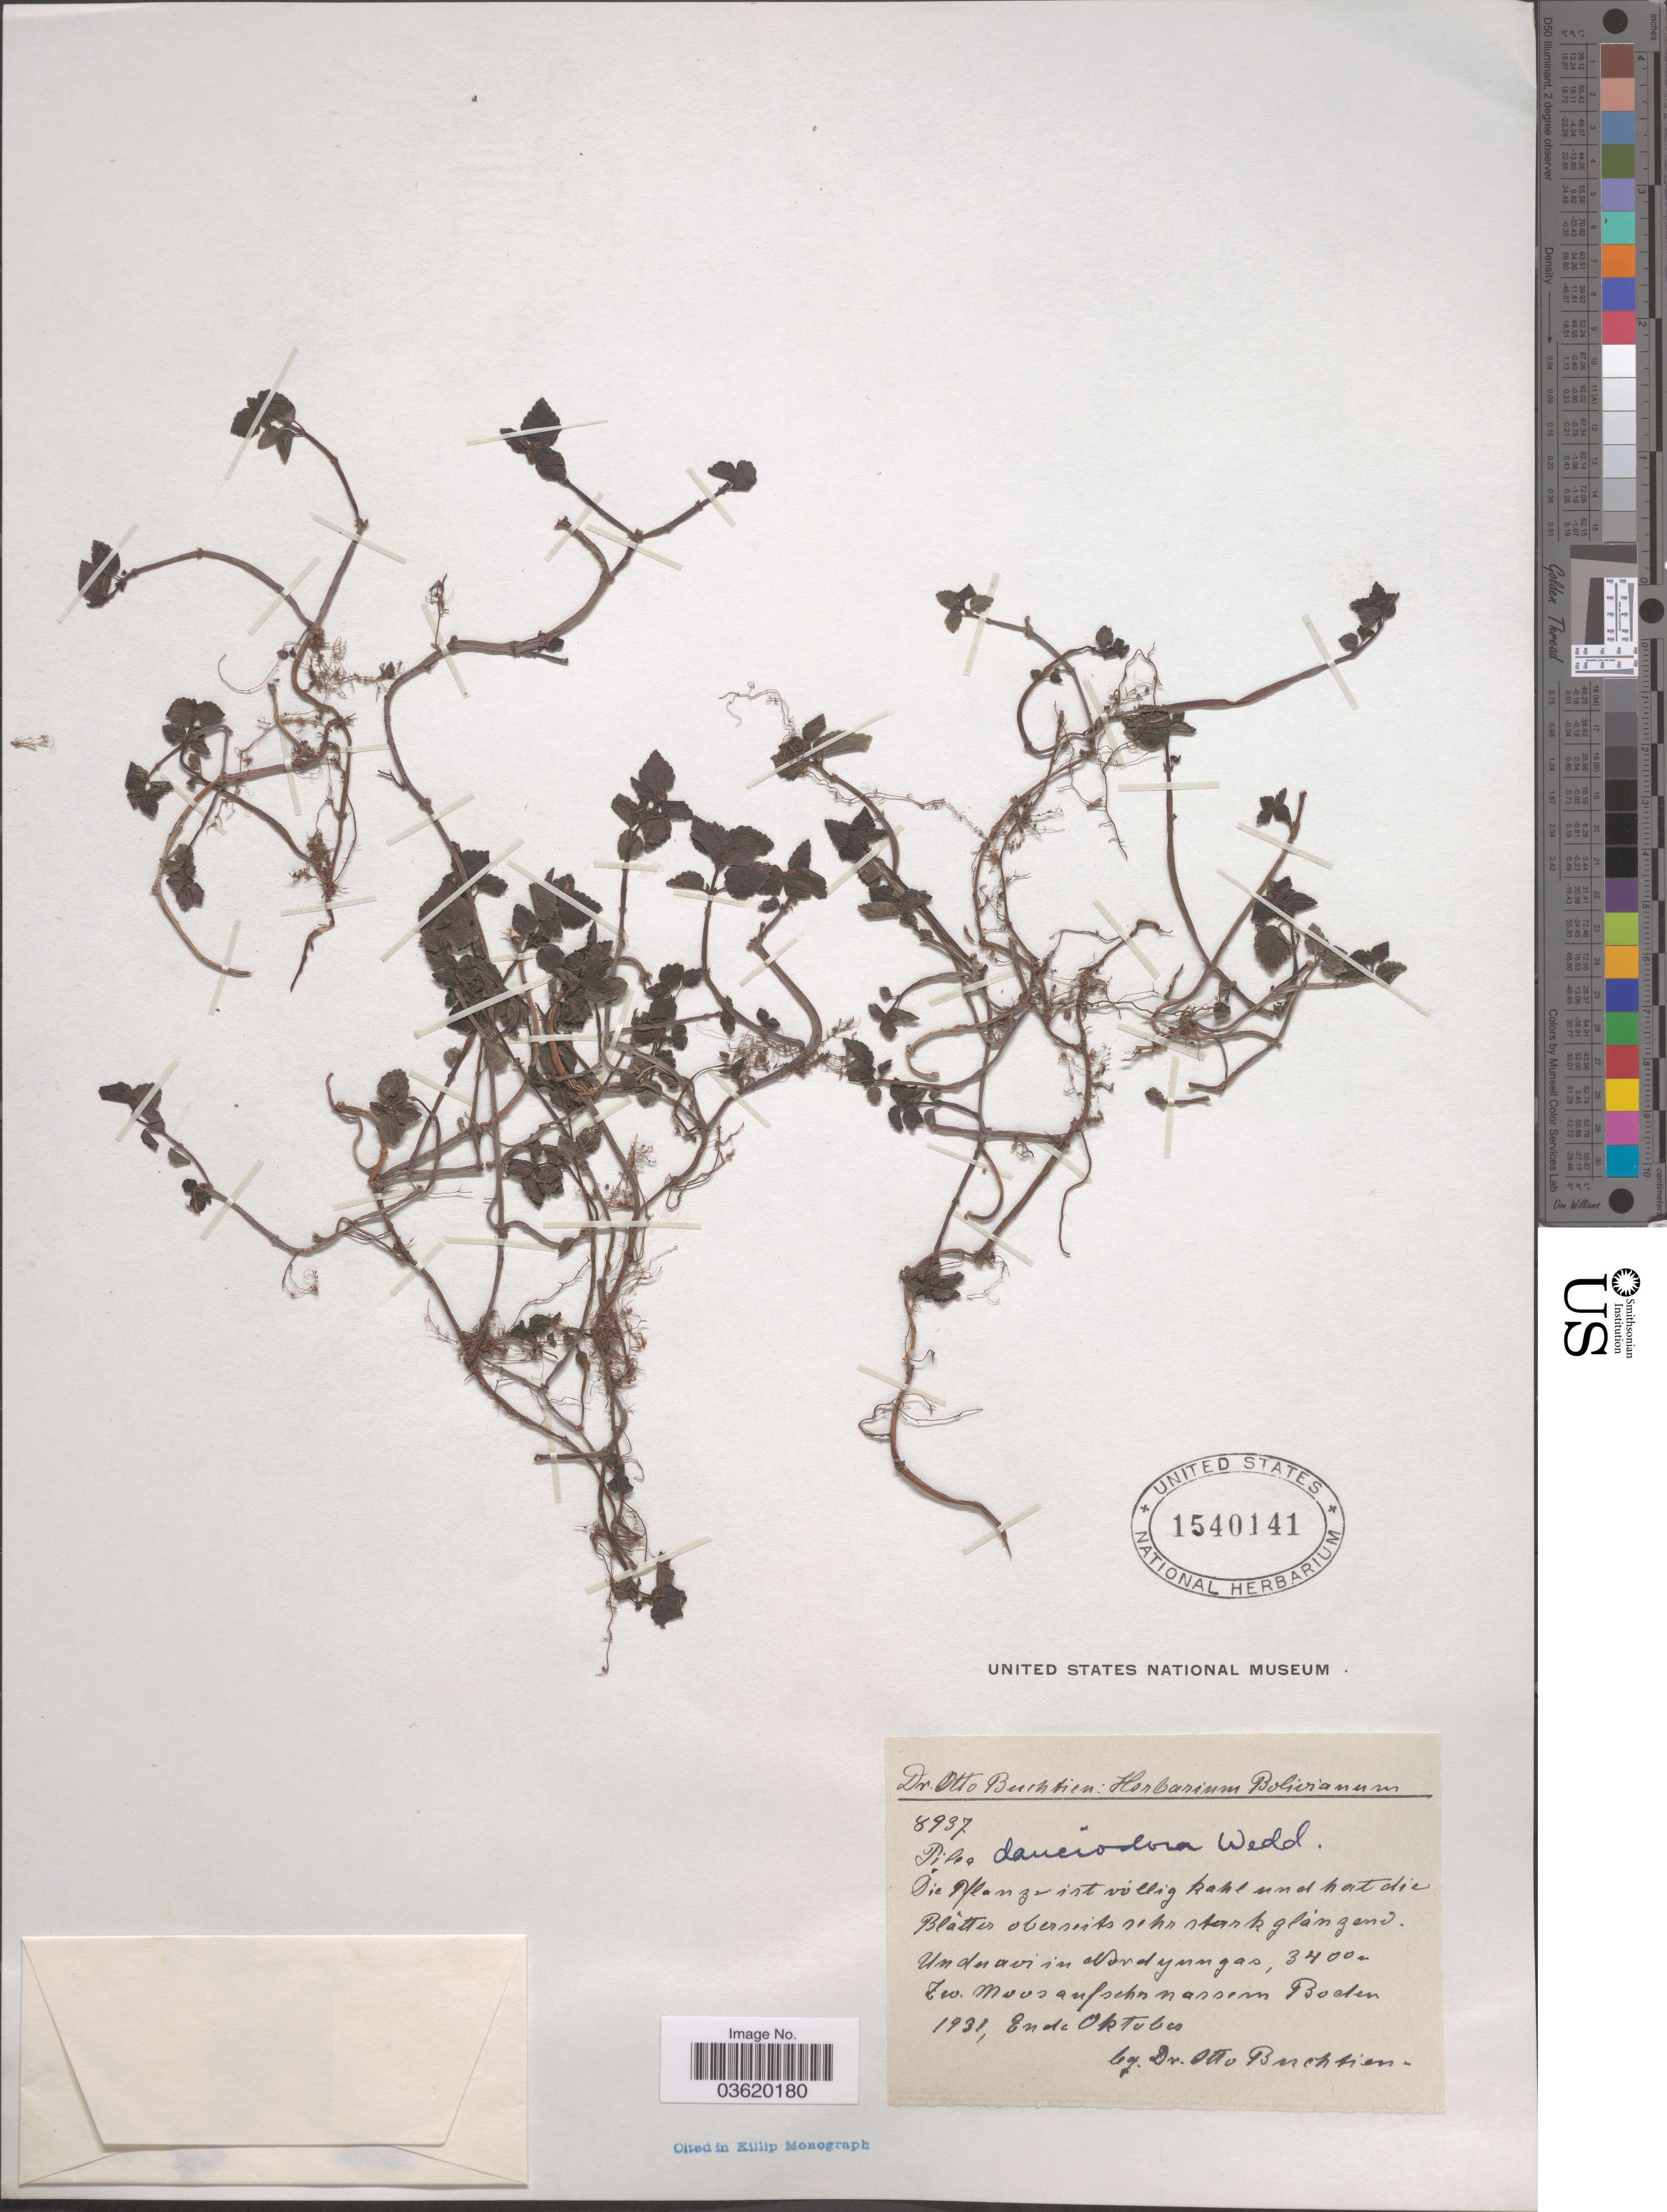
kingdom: Plantae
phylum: Tracheophyta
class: Magnoliopsida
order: Rosales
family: Urticaceae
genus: Pilea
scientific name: Pilea dauciodora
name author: Pav. ex Wedd.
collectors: O. Buchtien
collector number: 8937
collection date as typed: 1931, Ende Oktober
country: Bolivia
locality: Unduavi in Nordyungas. Zw. Moos auf schunassein Boden.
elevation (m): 3400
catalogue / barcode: US 1540141